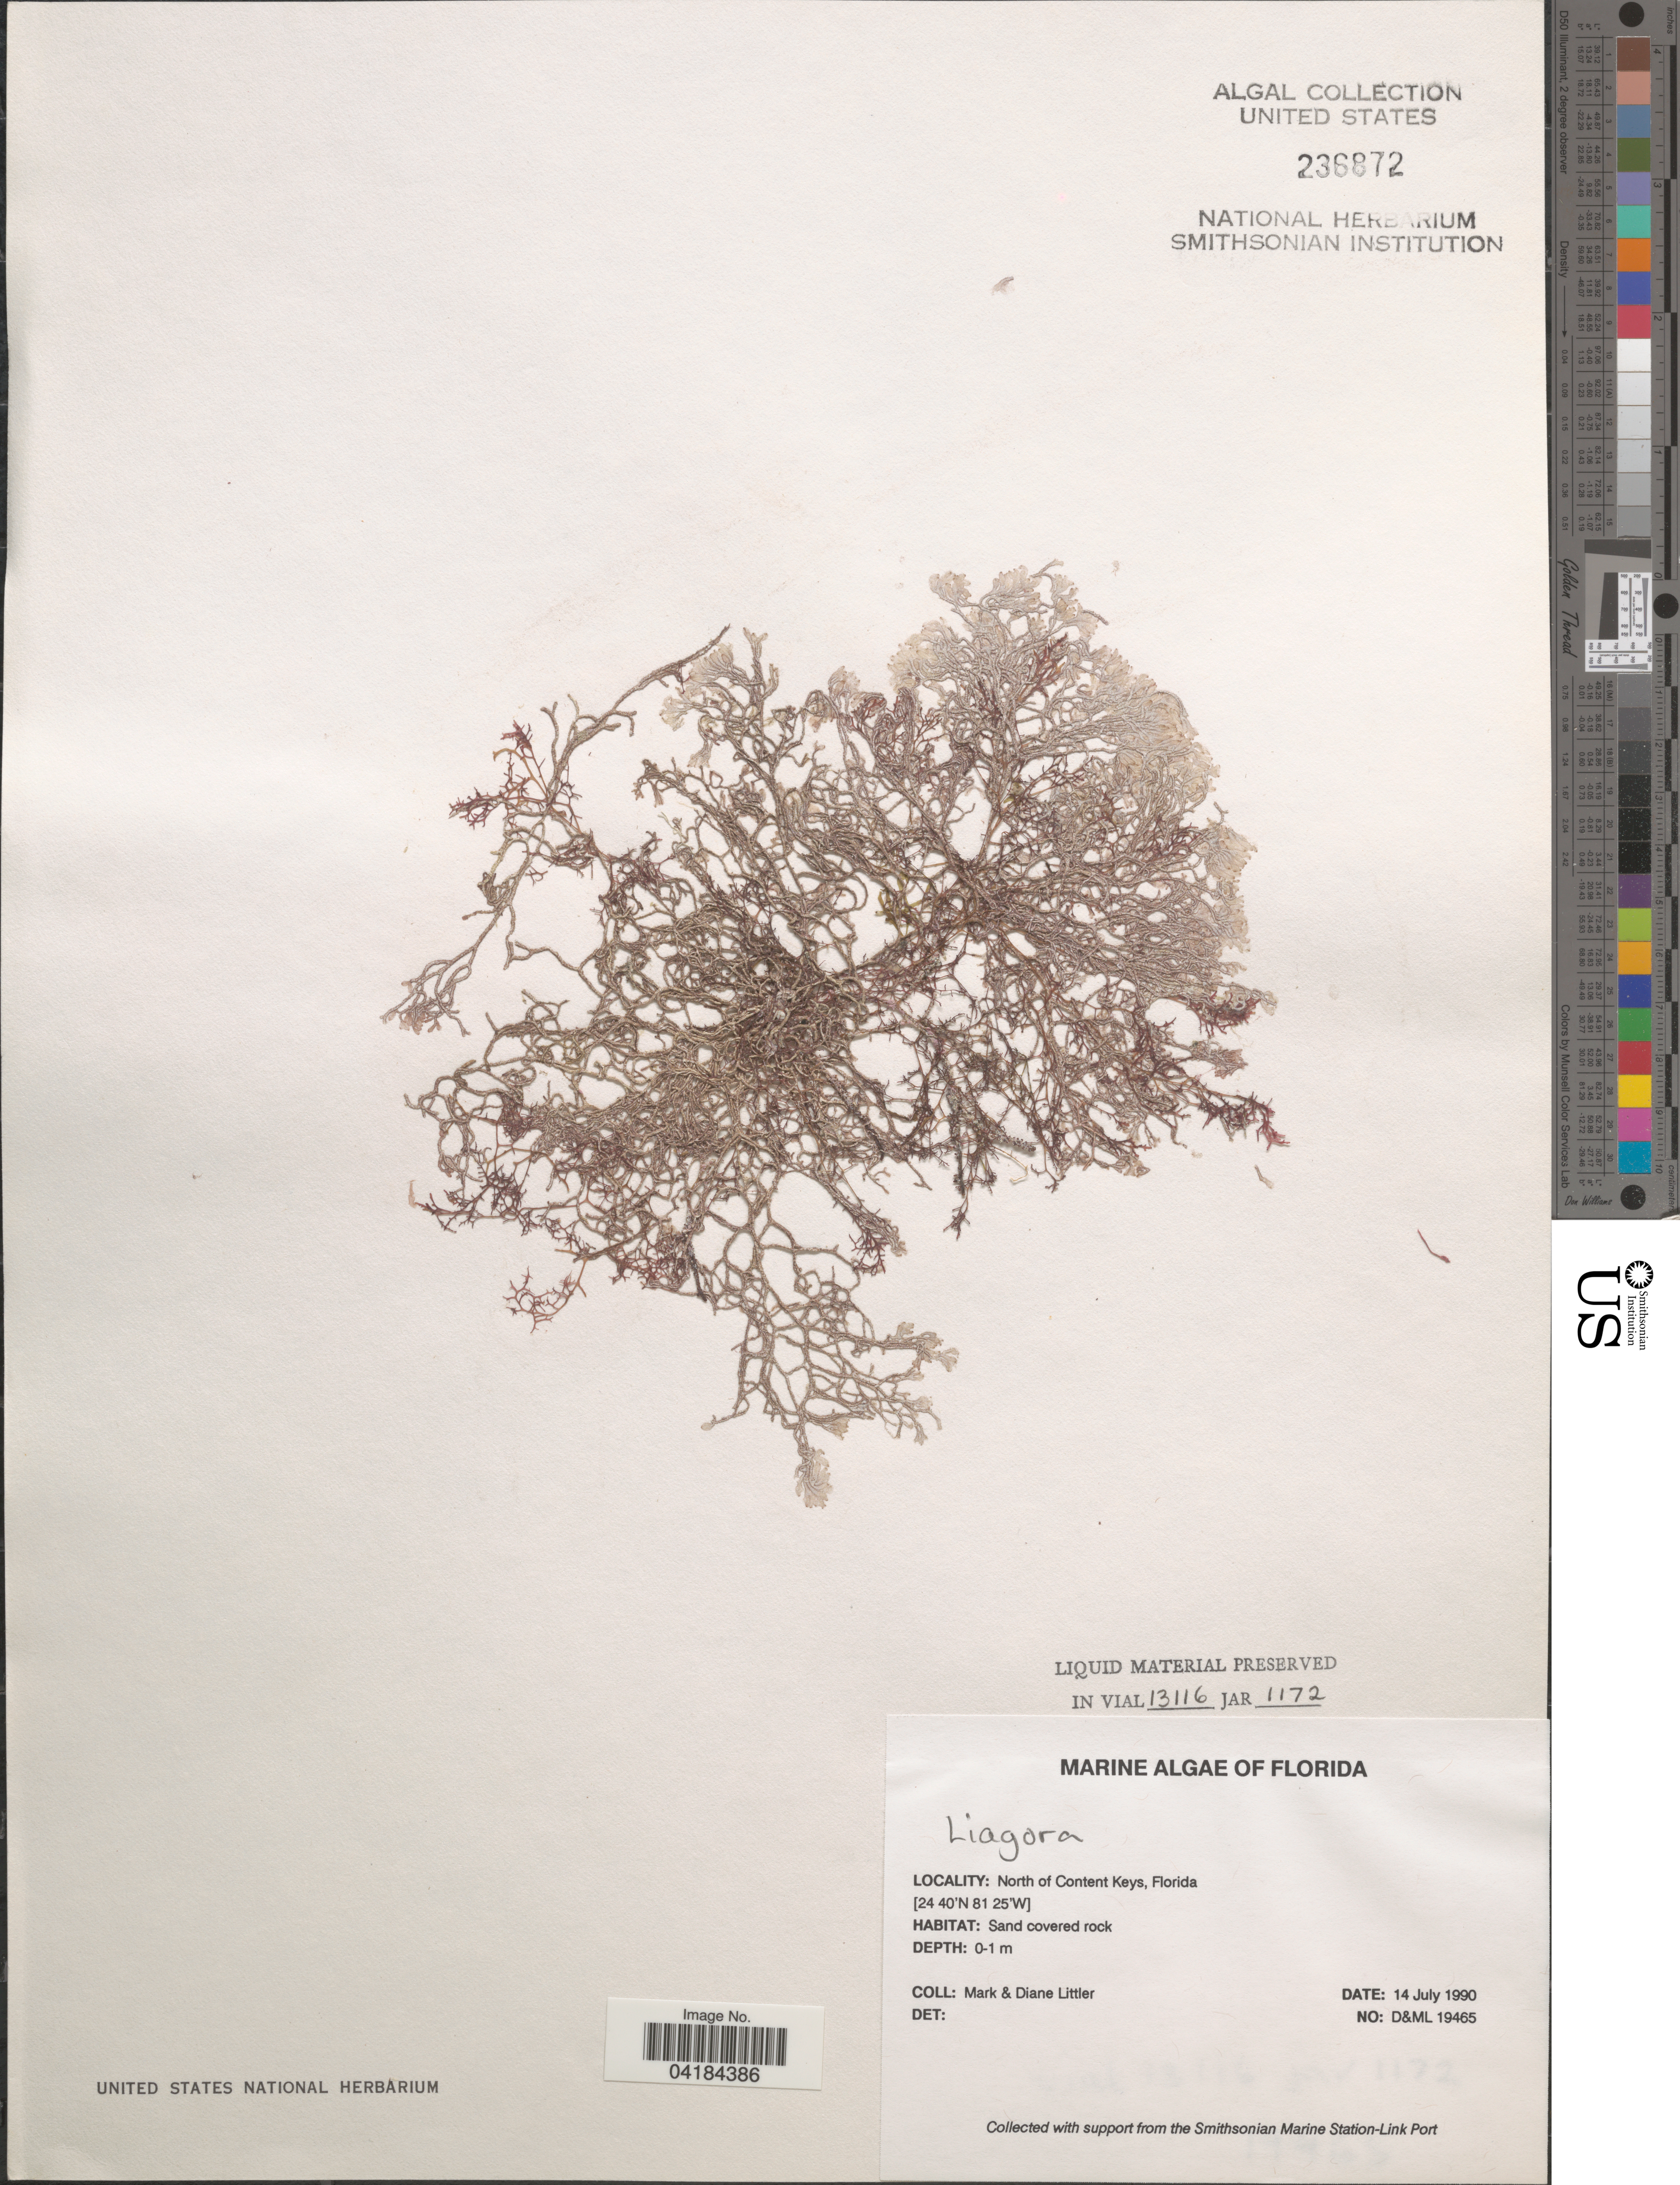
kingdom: Plantae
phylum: Rhodophyta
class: Florideophyceae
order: Nemaliales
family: Liagoraceae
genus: Liagora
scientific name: Liagora sp.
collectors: M. M. Littler & D. S. Littler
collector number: D&ML19465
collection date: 1990-07-14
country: United States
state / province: Florida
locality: North of Content Keys.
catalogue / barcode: US 236872